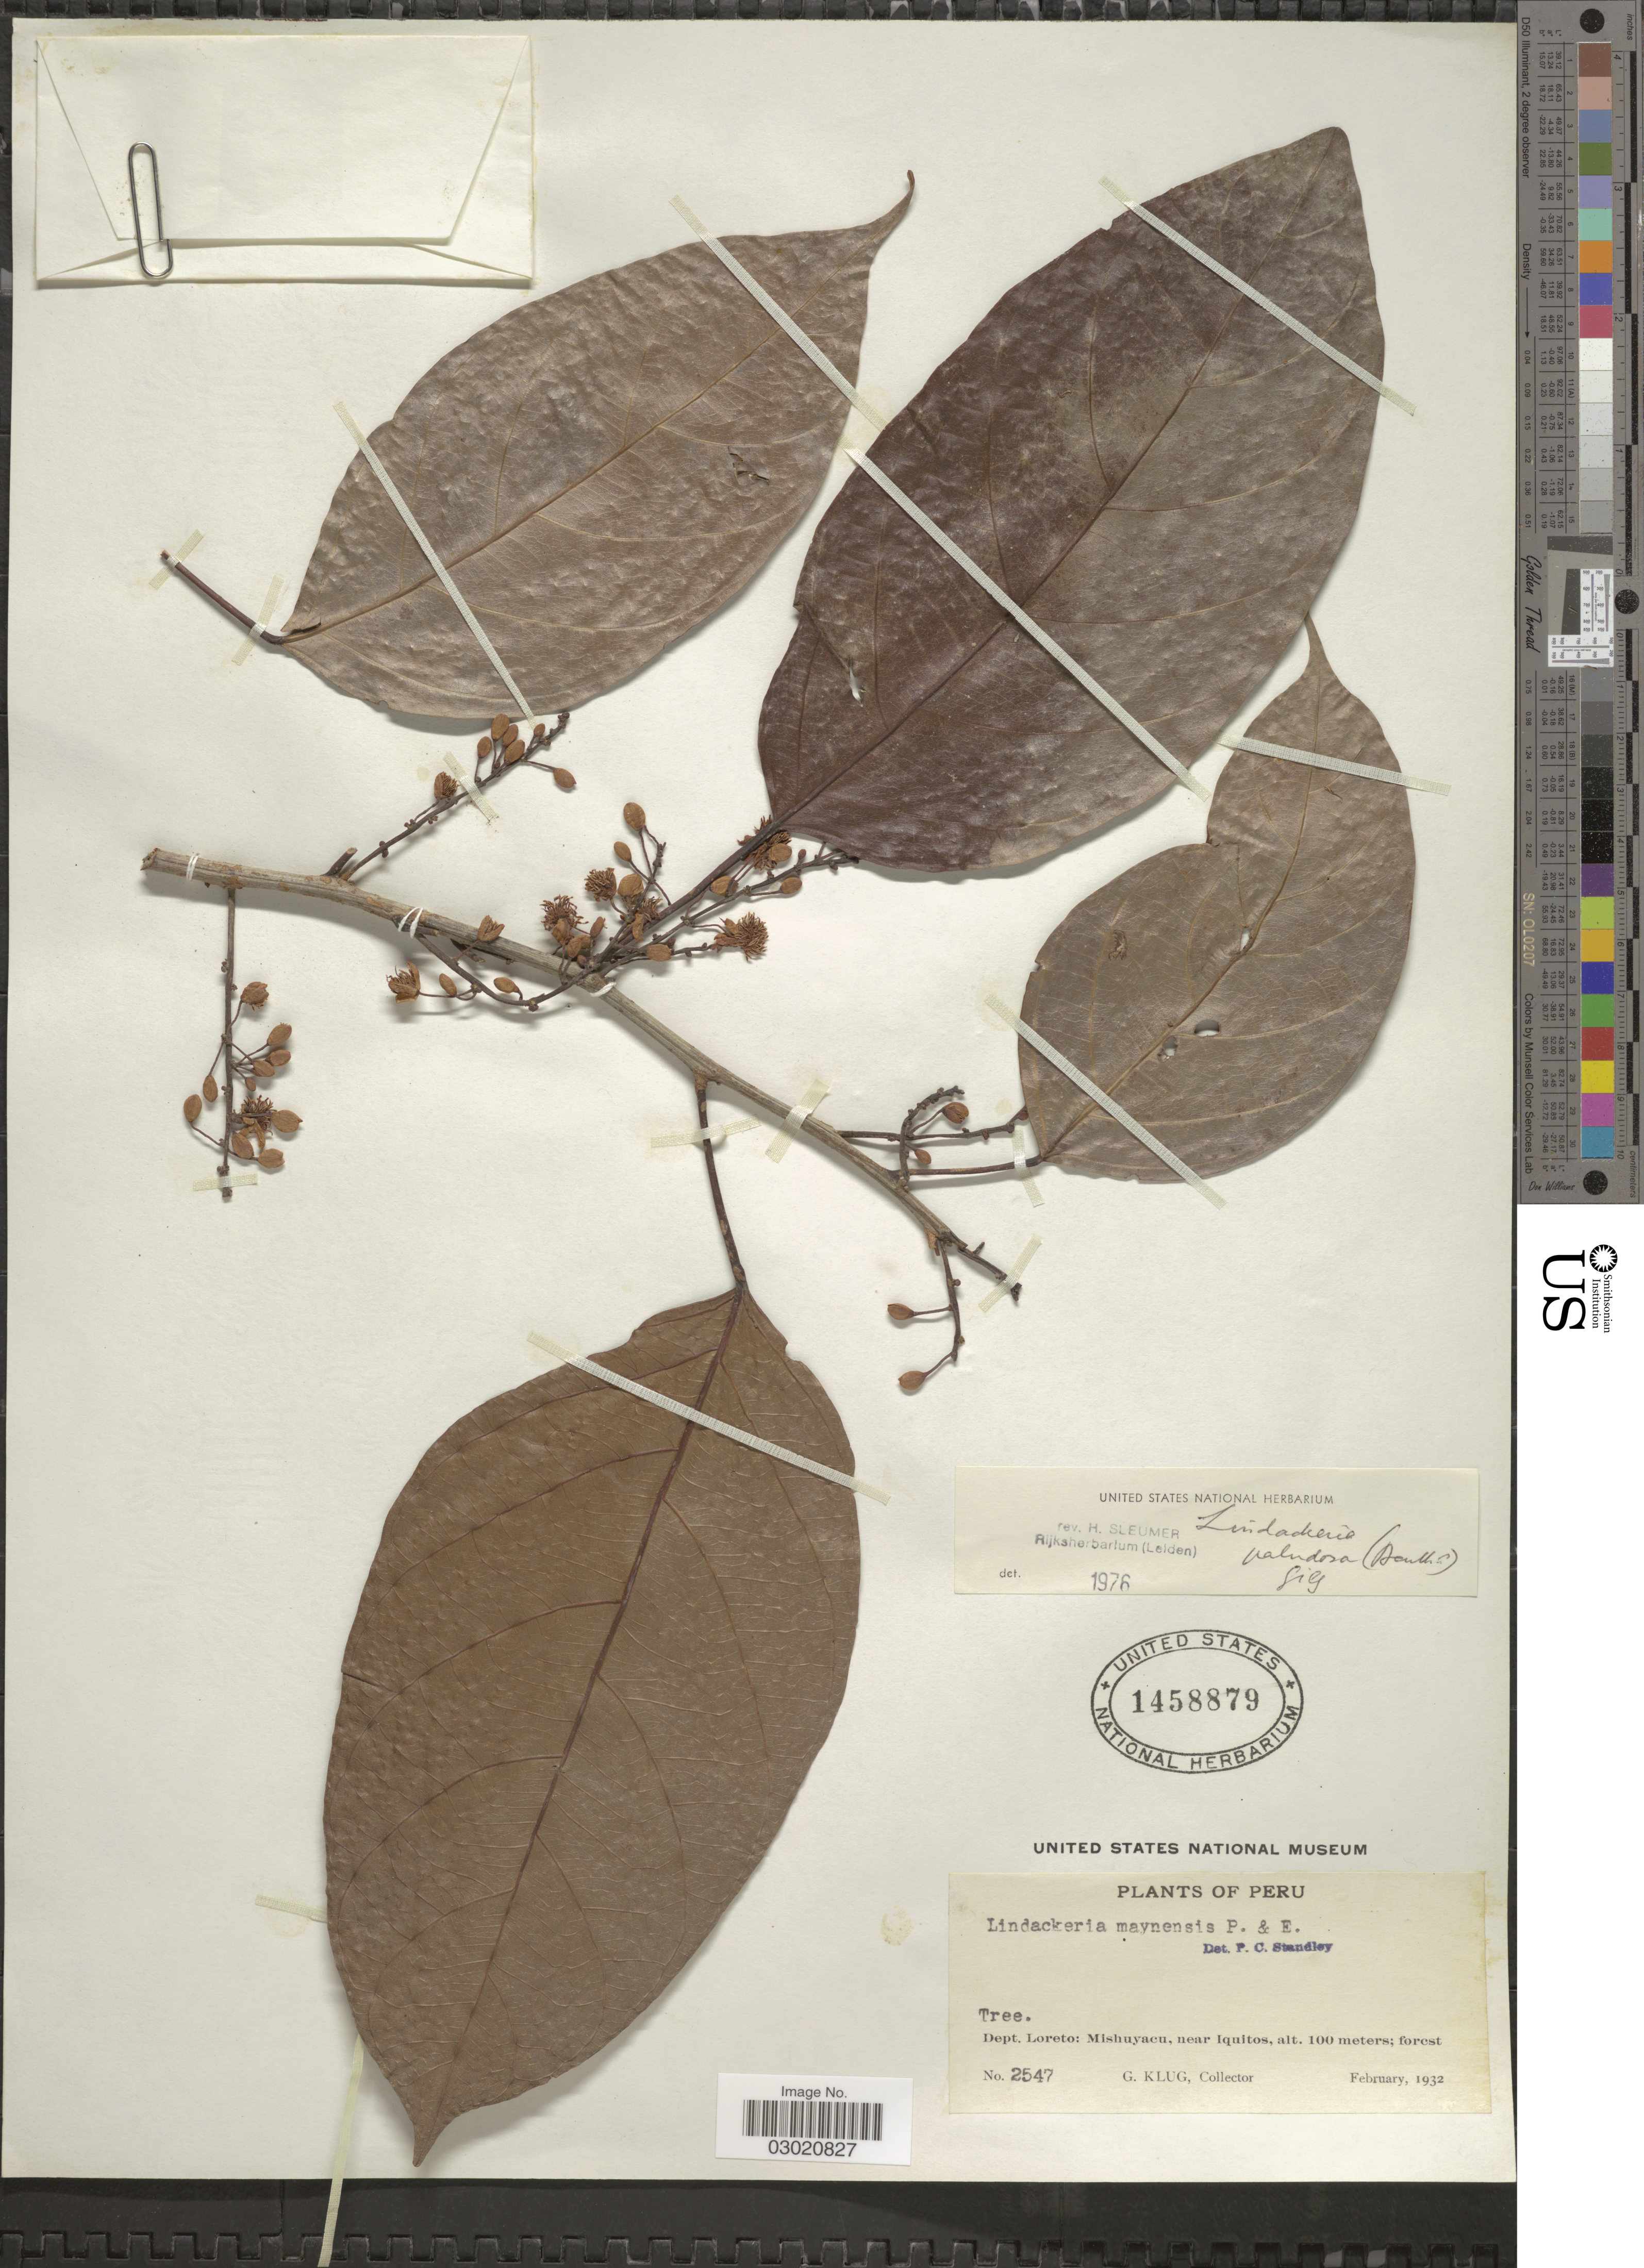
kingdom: Plantae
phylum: Tracheophyta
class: Magnoliopsida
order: Malpighiales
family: Achariaceae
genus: Lindackeria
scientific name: Lindackeria paludosa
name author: (Benth.) Gilg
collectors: G. Klug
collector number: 2547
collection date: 1932-02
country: Peru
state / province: Loreto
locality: Dept. Loreto: Mishuyacu, near Iquitos.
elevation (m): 100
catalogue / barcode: US 1458879